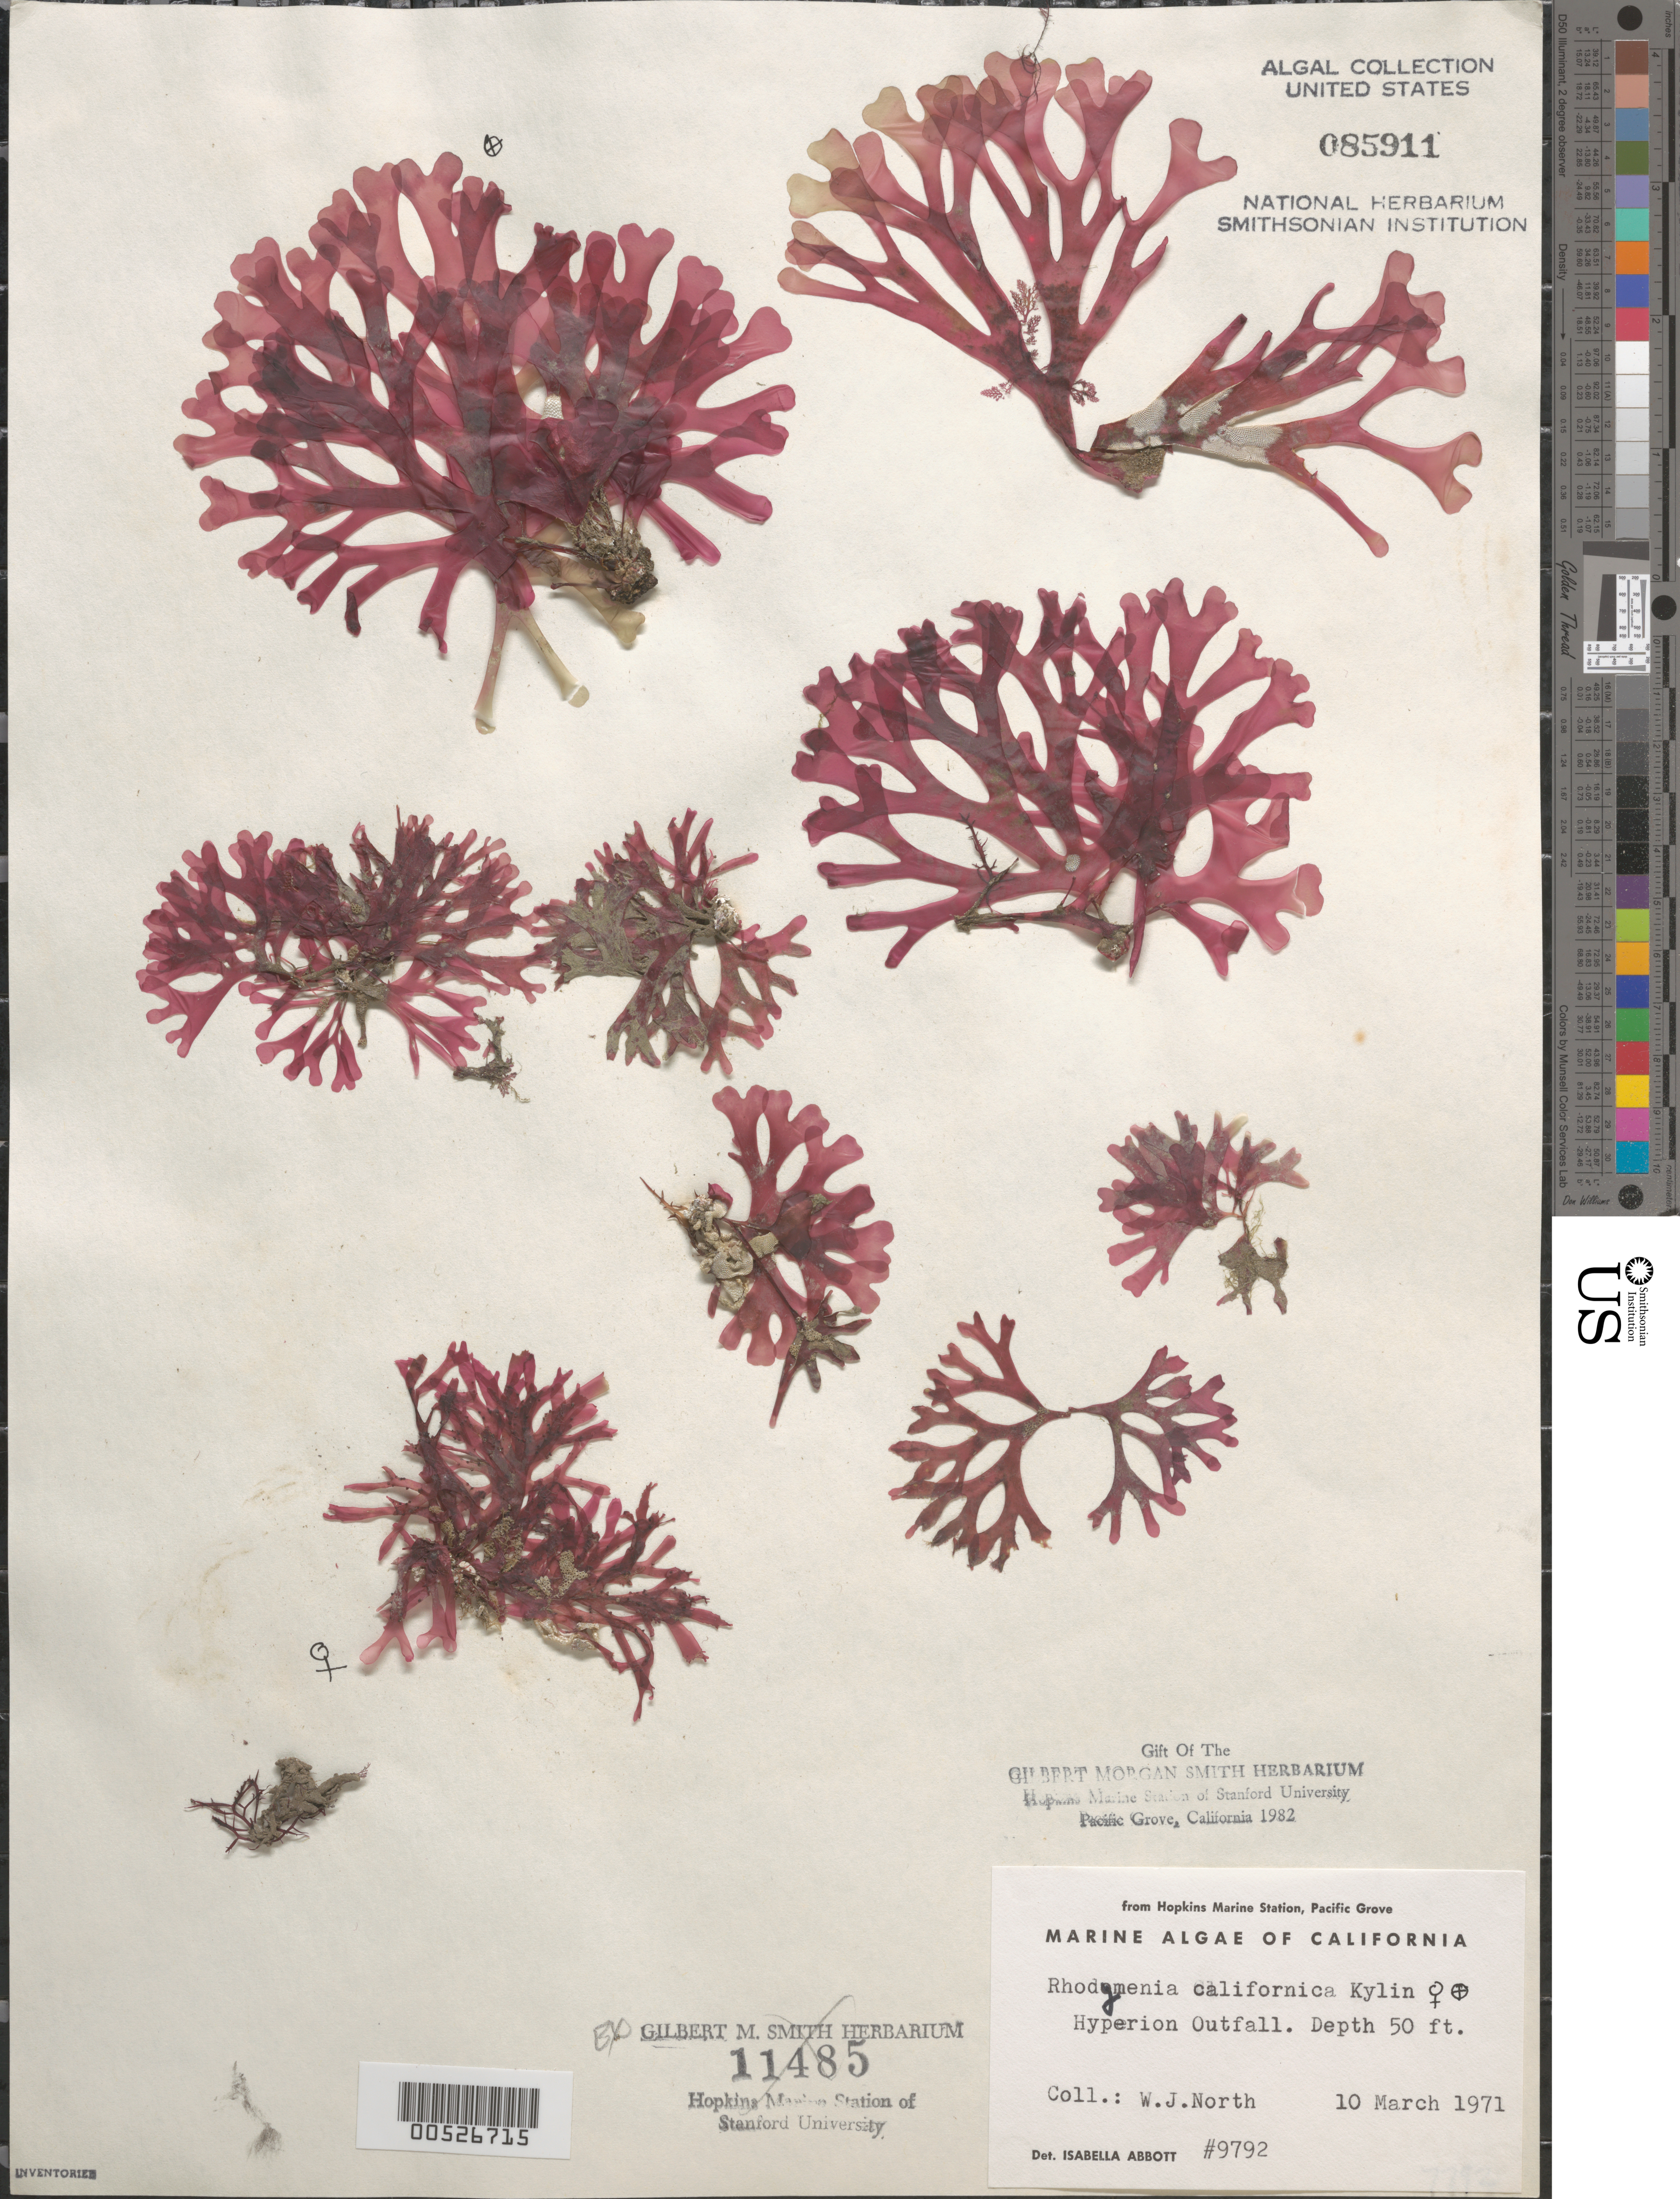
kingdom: Plantae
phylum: Rhodophyta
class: Florideophyceae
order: Rhodymeniales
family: Rhodymeniaceae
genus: Rhodymenia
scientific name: Rhodymenia californica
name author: Kylin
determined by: Abbott, Isabella A.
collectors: W. North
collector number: IAA 9792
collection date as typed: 10 Mar 1971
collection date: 1971-03-10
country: United States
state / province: California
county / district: Los Angeles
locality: Hyperion Outfall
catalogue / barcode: US 85911